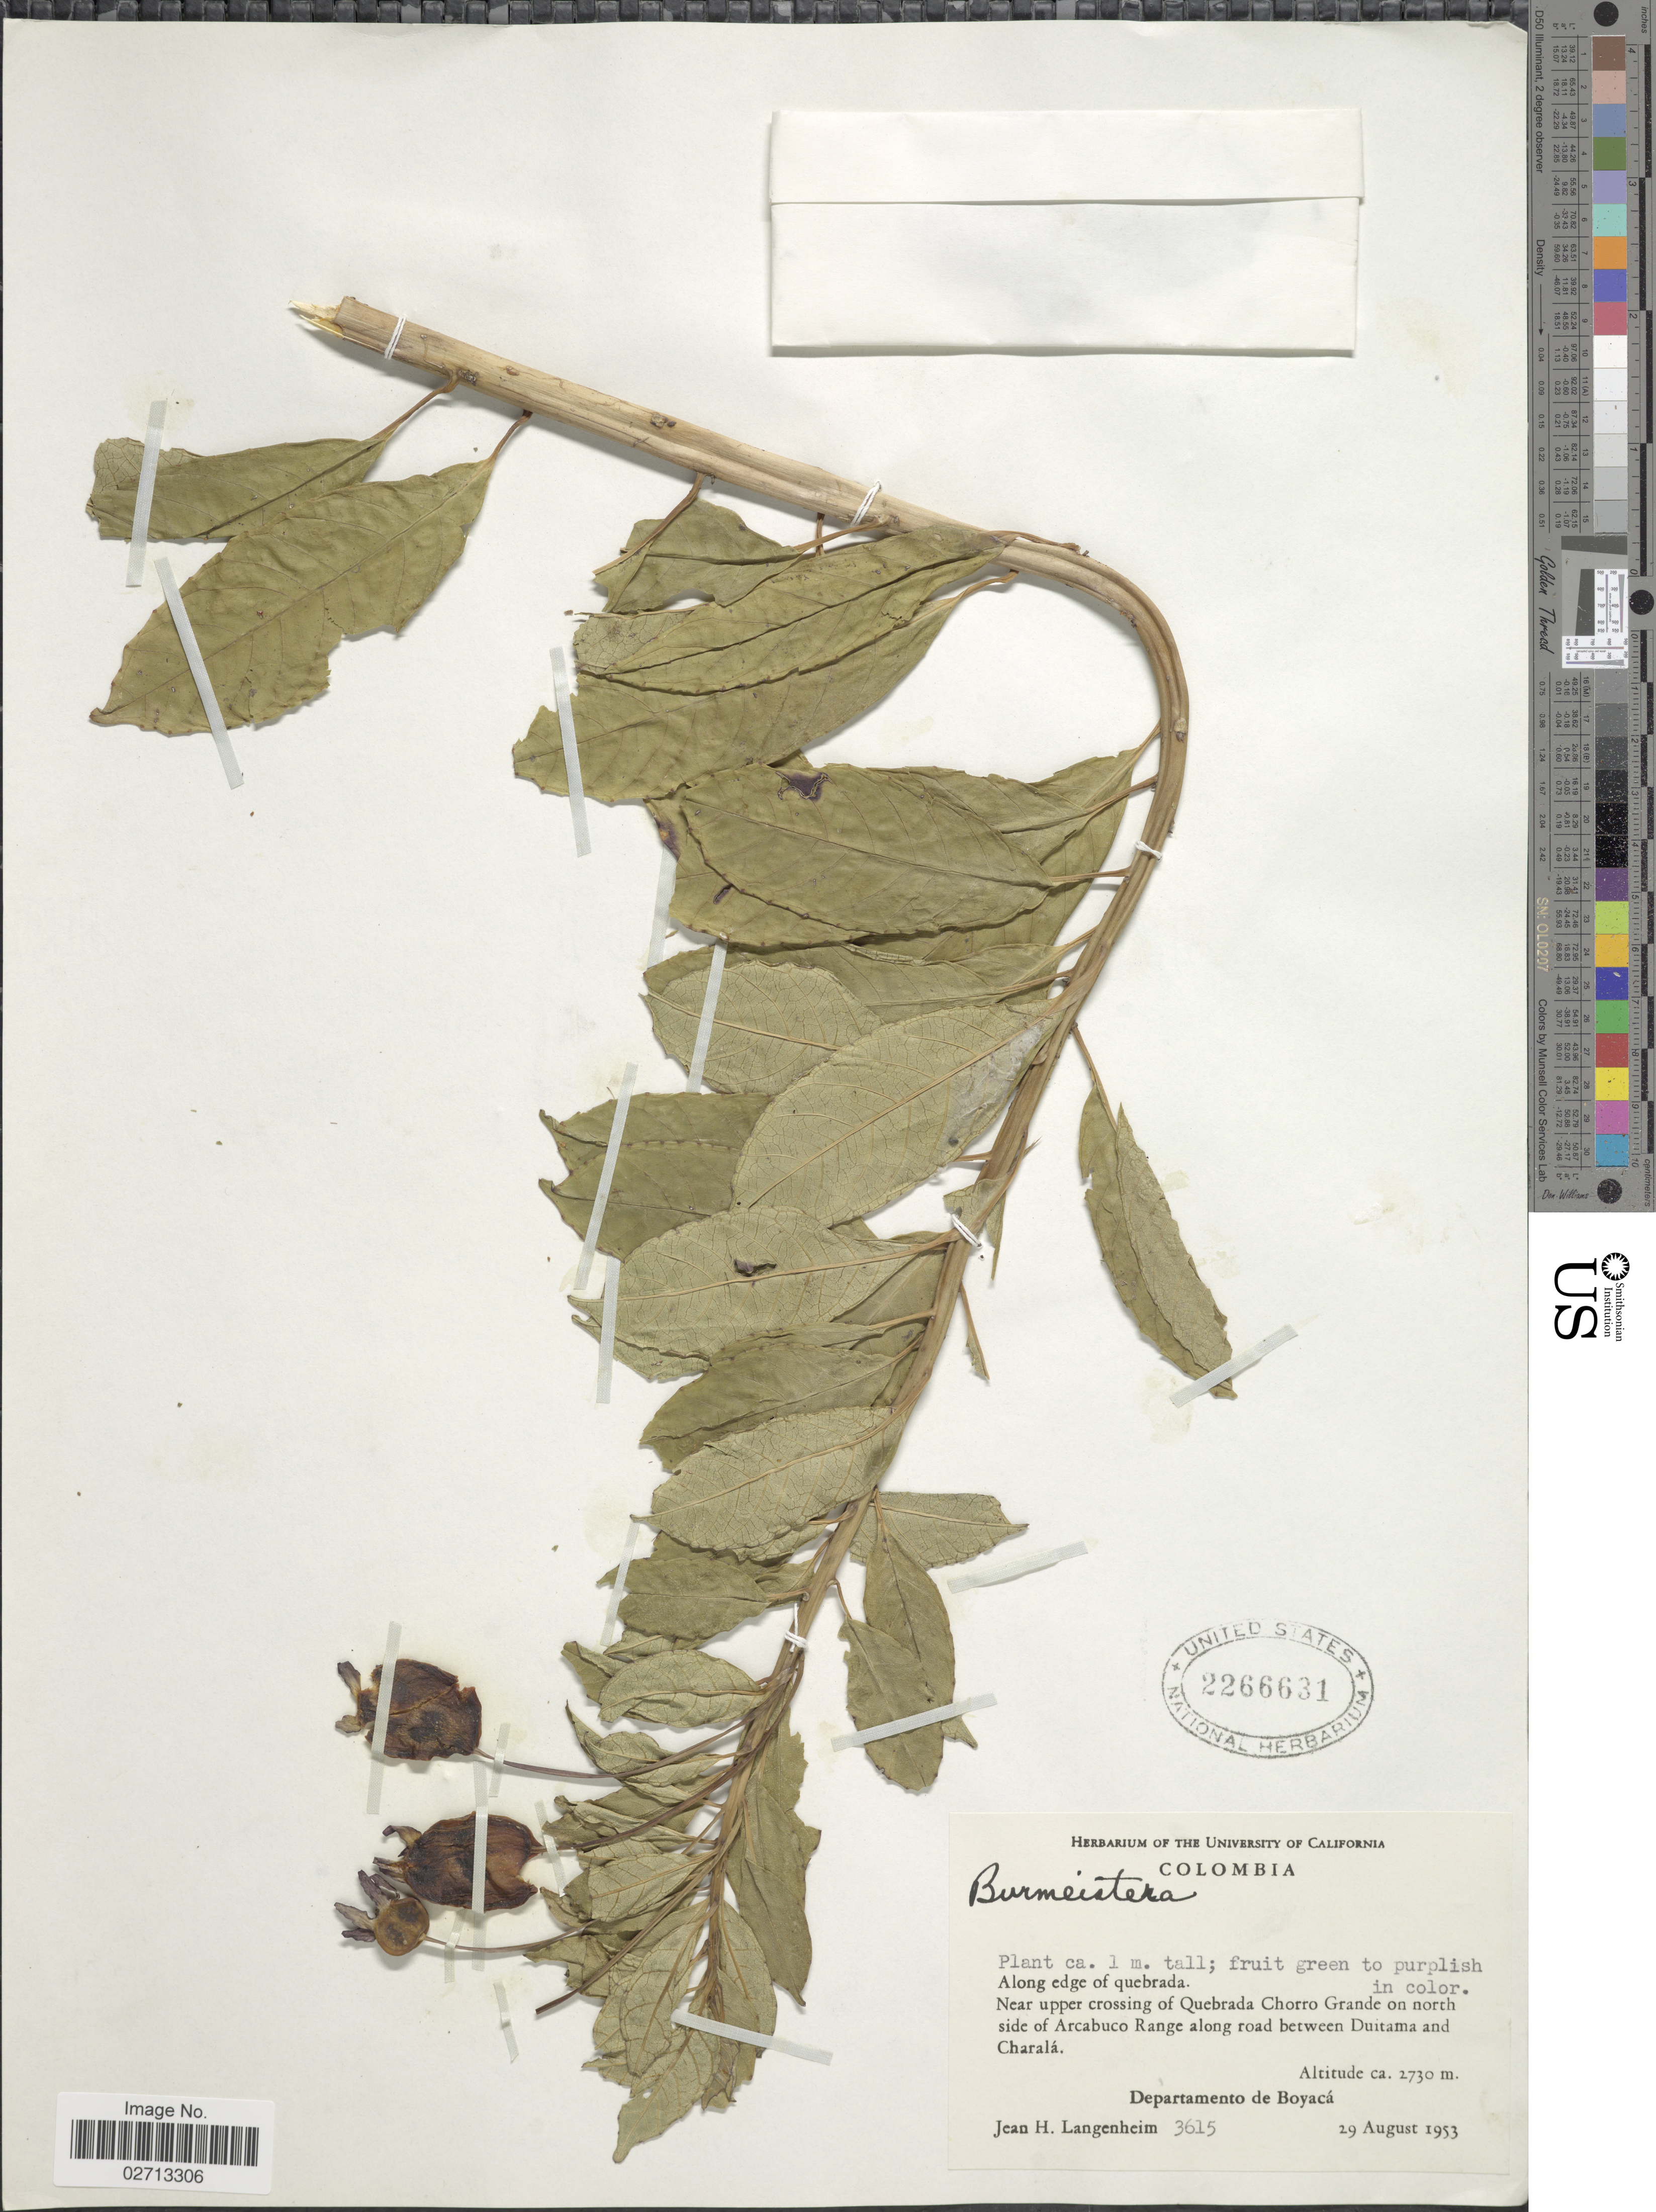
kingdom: Plantae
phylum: Tracheophyta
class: Magnoliopsida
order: Asterales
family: Campanulaceae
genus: Burmeistera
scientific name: Burmeistera sp.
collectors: J. H. Langenheim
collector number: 3615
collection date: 1953-08-29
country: Colombia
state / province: Boyacá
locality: Along edge of quebrada. Near upper crossing of Quebrada Chorro Grande on north side of Arcabuco Range along road between Duitama and Charalá. Departamento de Boyacá.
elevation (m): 2730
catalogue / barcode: US 2266631